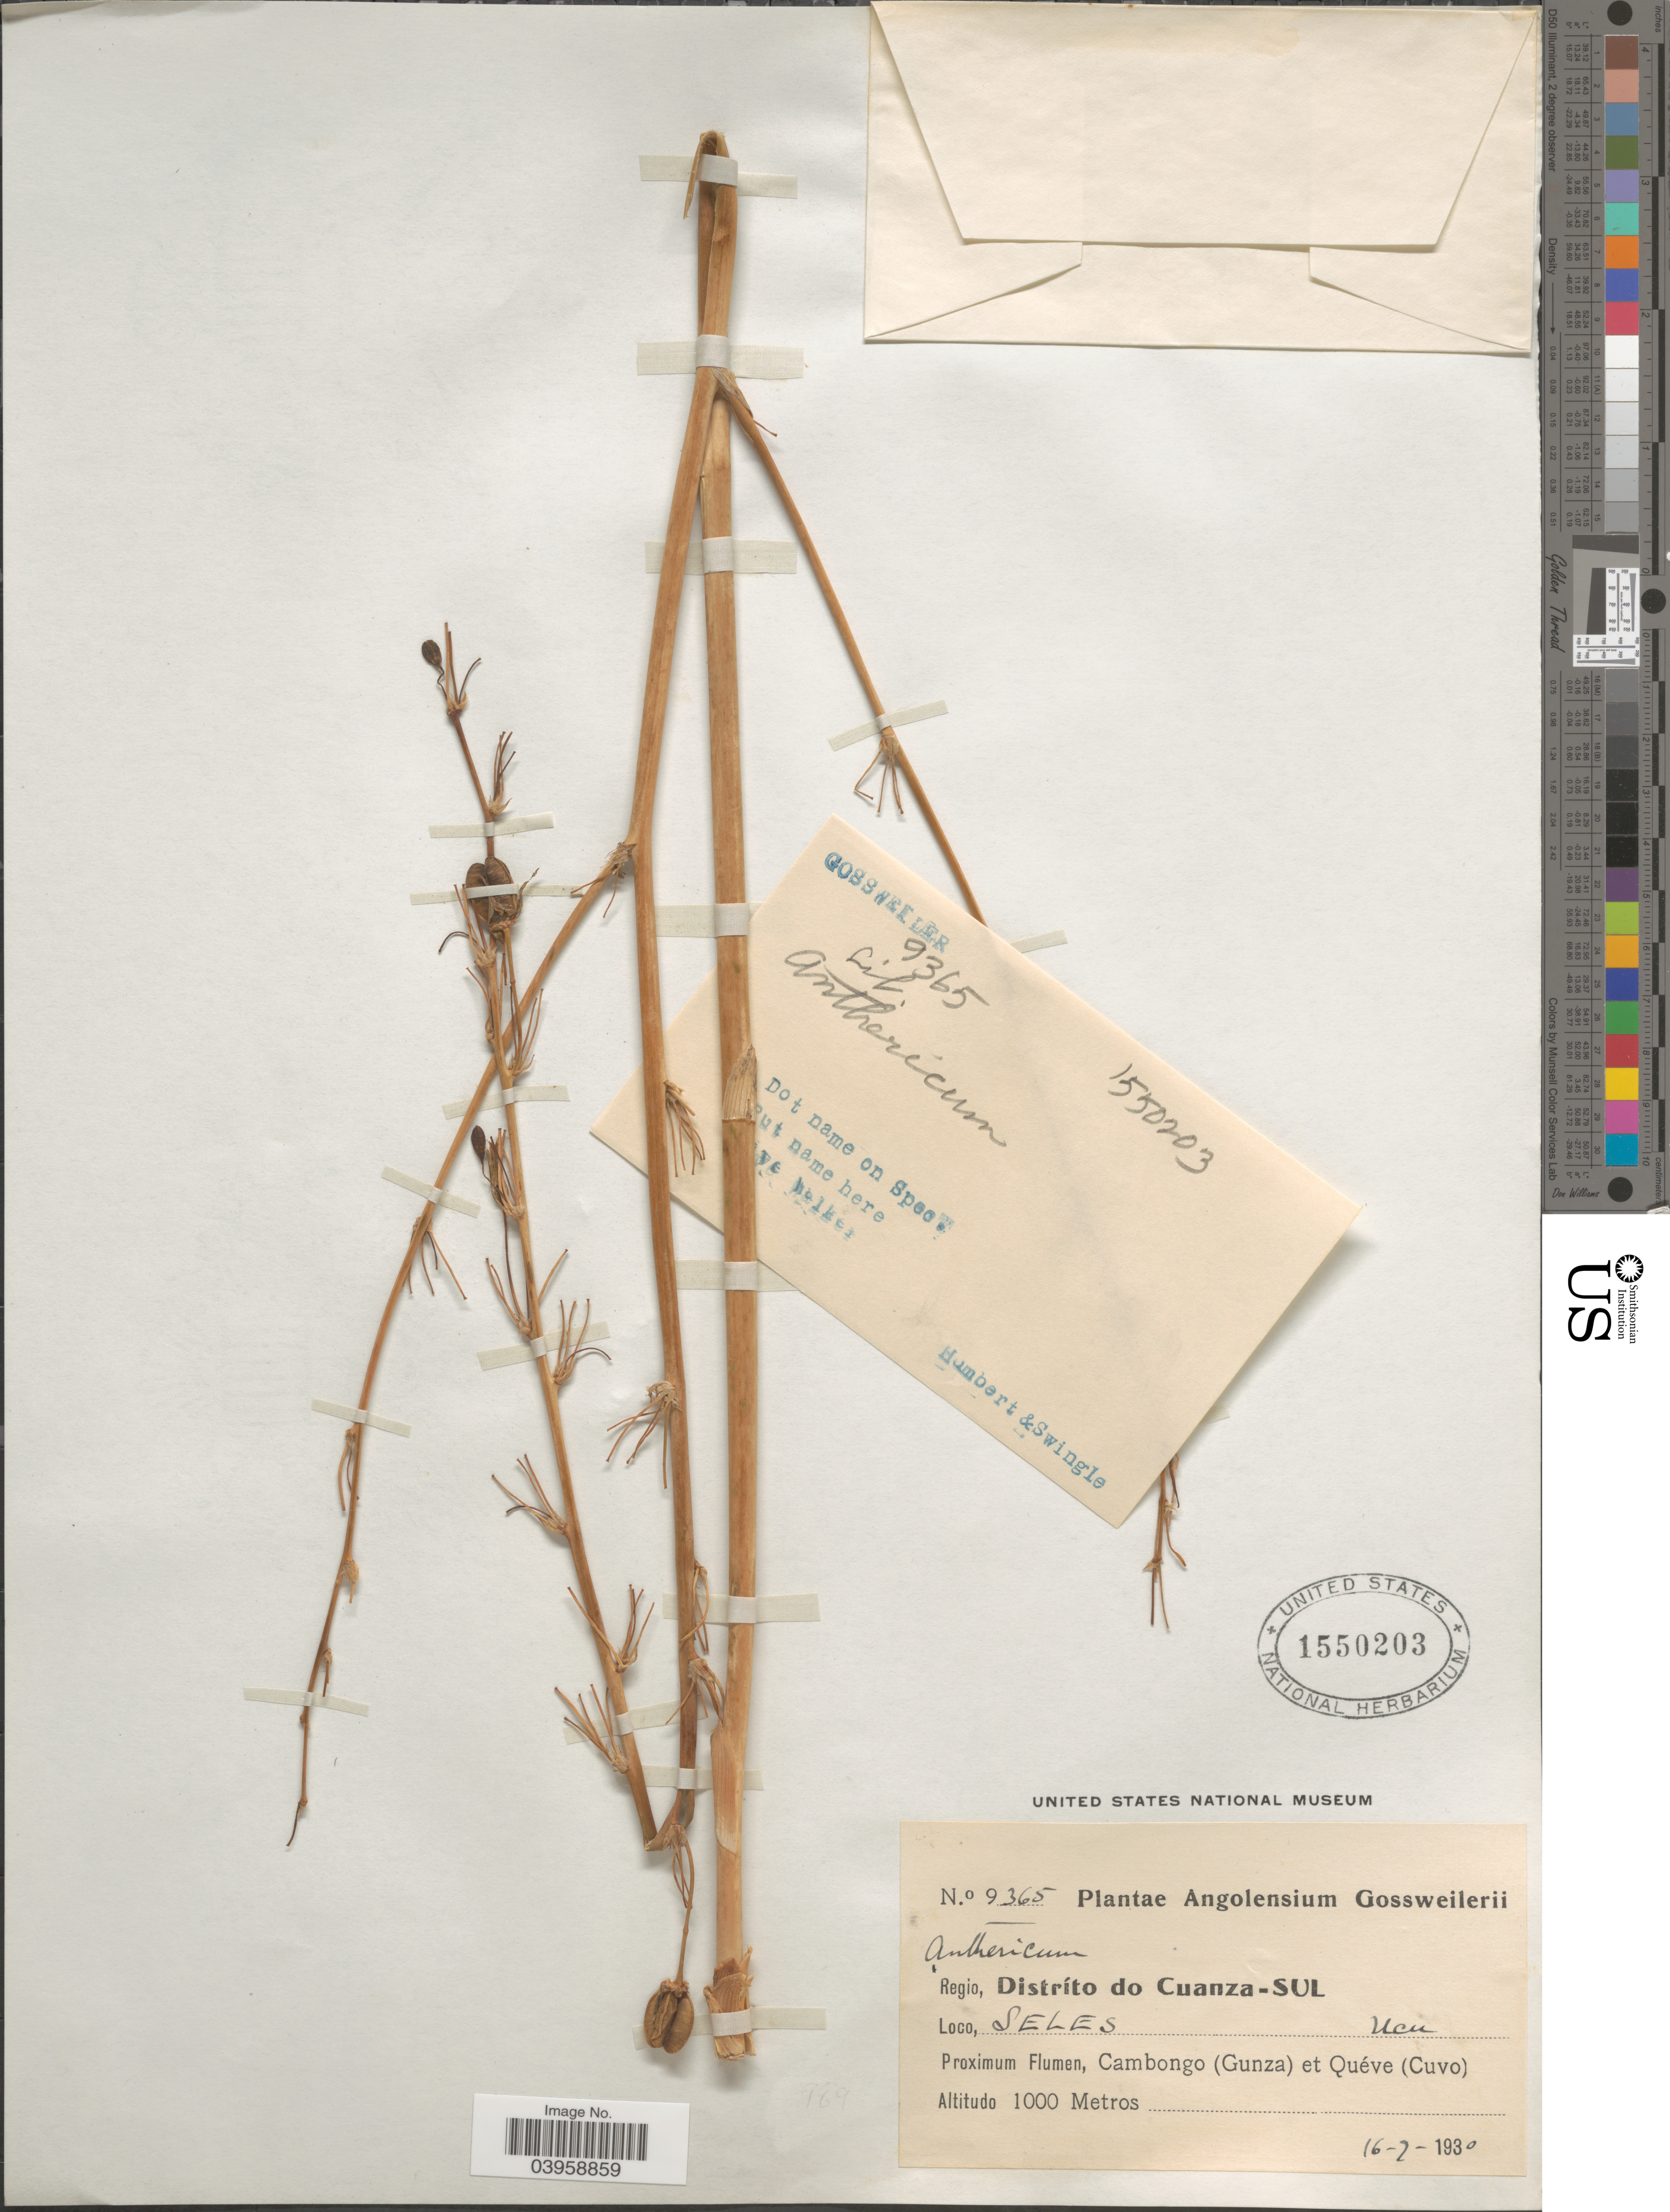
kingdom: Plantae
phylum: Tracheophyta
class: Liliopsida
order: Asparagales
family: Asparagaceae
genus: Anthericum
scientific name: Anthericum sp.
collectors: -. Gossweiler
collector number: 9365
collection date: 1930-07-16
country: Angola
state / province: Cuanza Sul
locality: Regio, Distríto de Cuanza-Sul. Loco, Seles. Proximum Flumen, Cambongo (Gunza) et Quéve (Cuvo).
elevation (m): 1000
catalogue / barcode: US 1550203